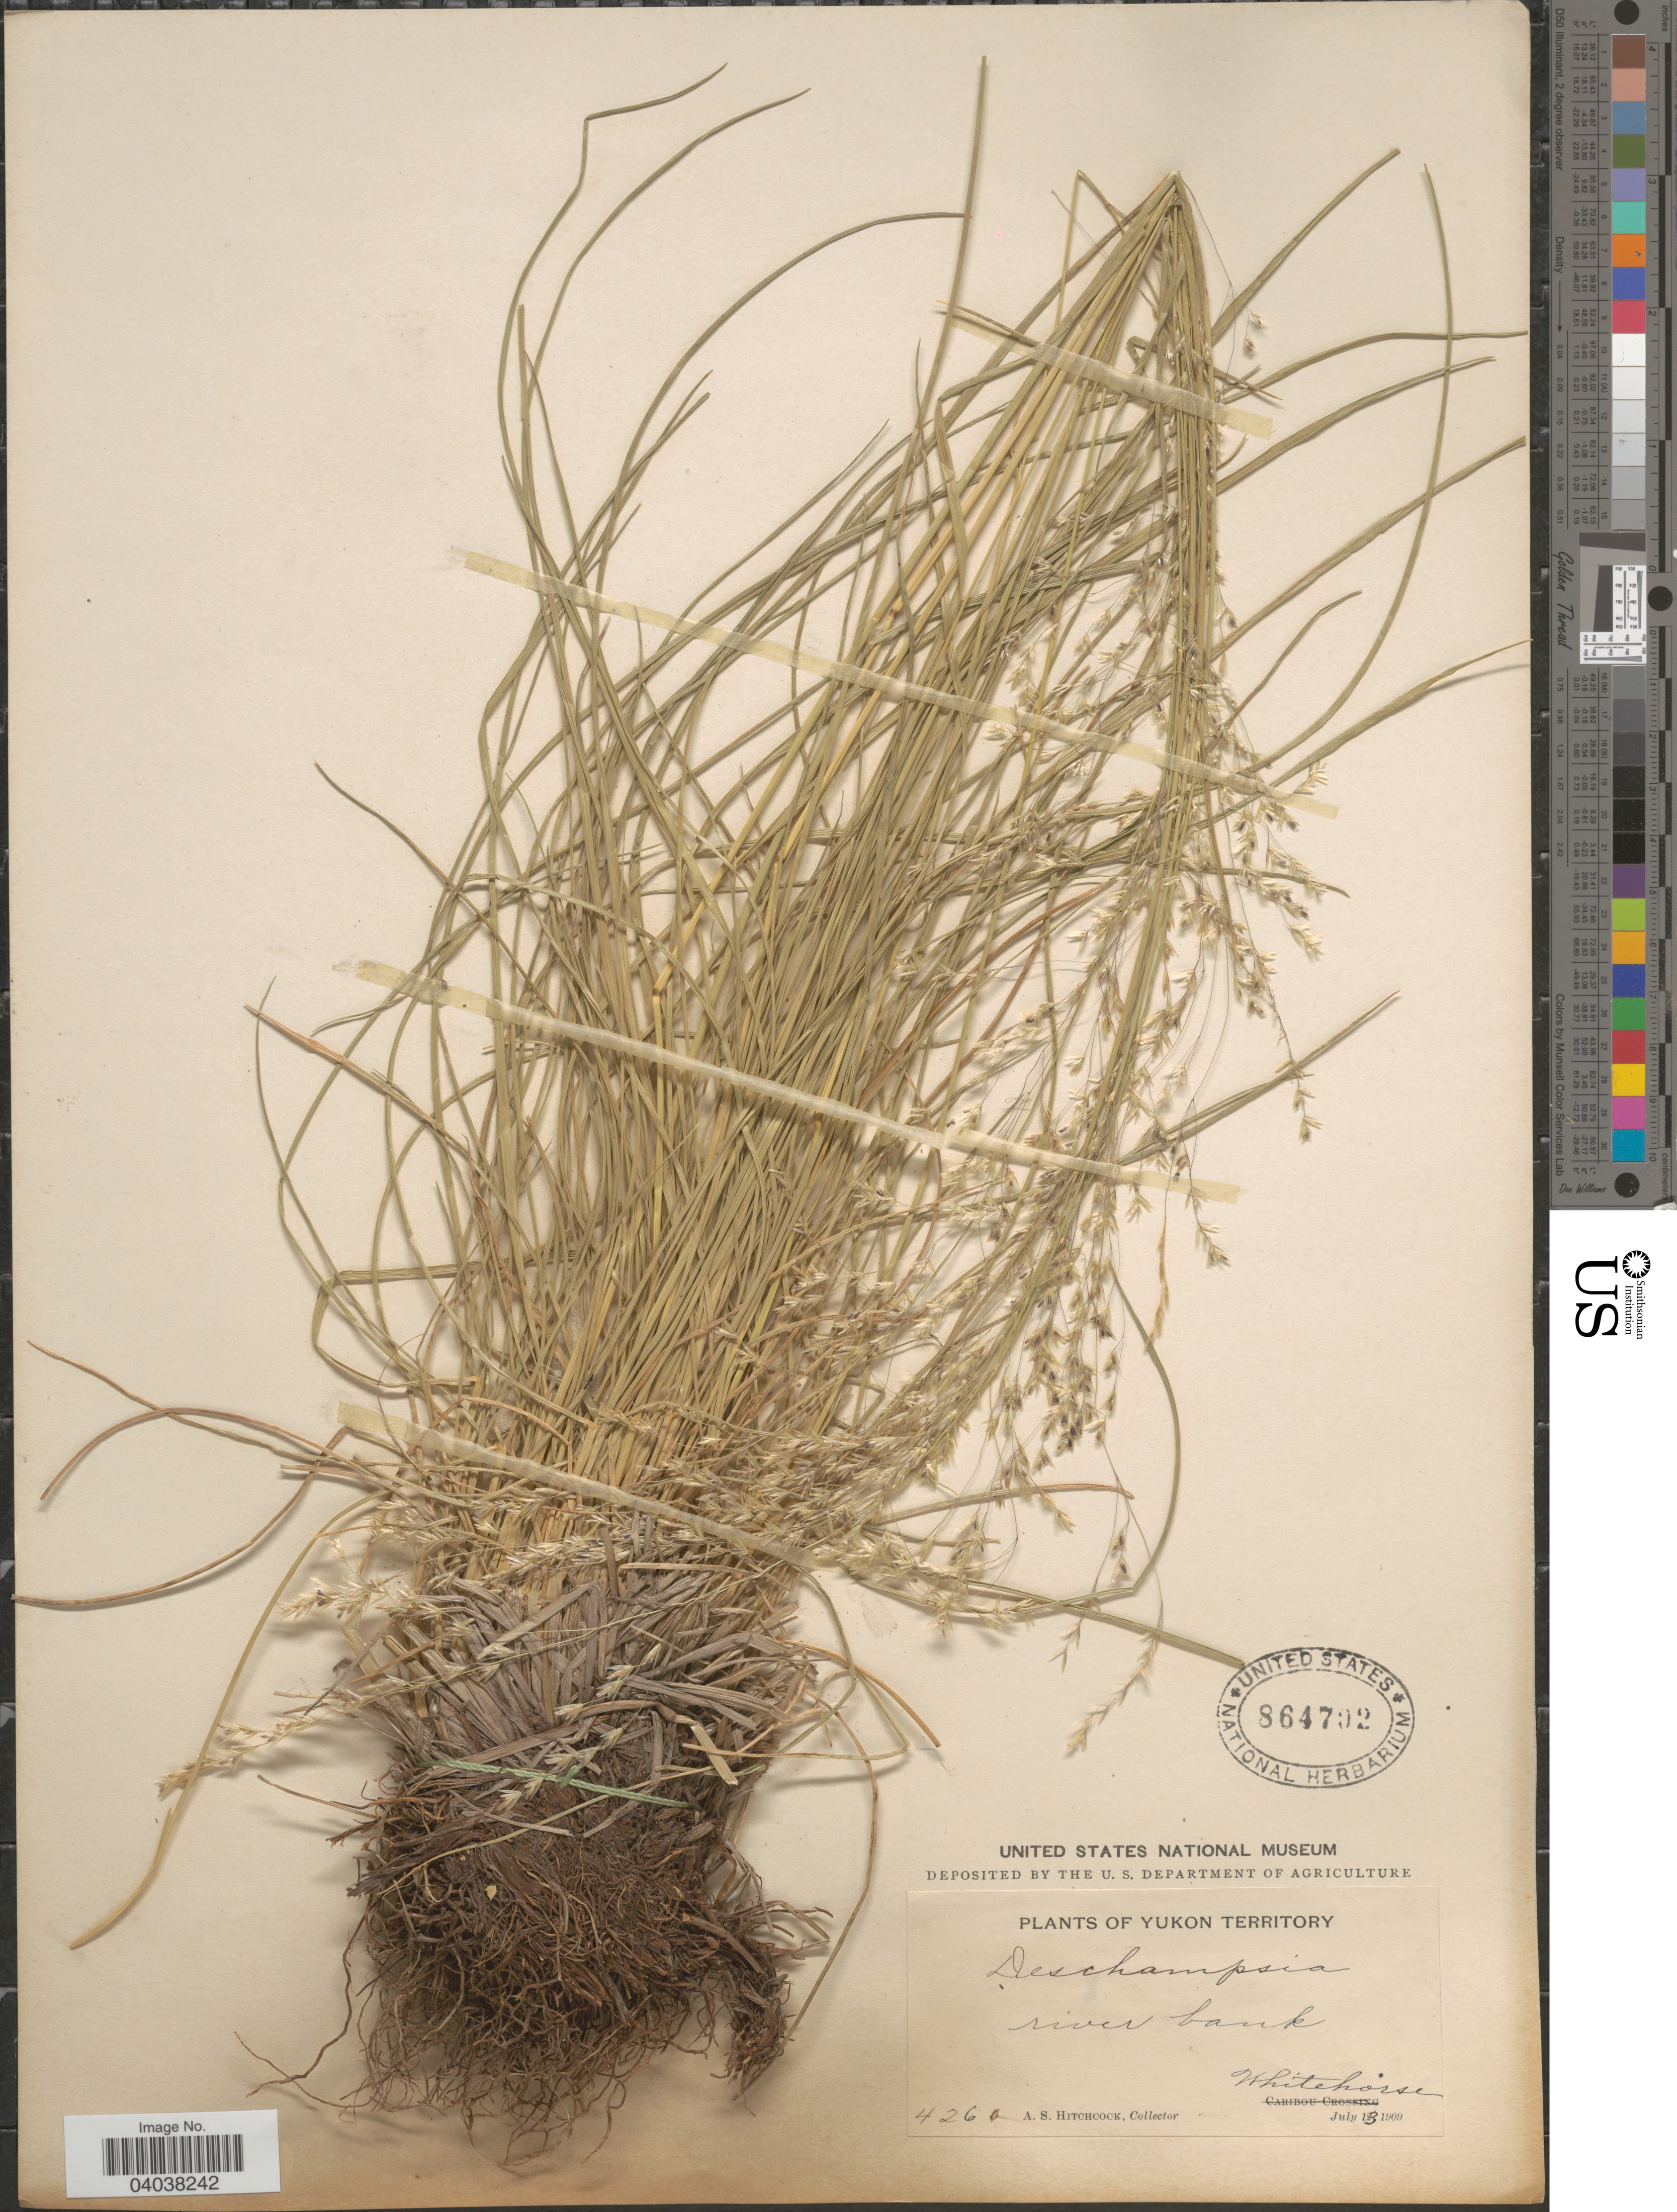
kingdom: Plantae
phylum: Tracheophyta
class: Liliopsida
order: Poales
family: Poaceae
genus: Deschampsia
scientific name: Deschampsia cespitosa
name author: (L.) P. Beauv.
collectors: A. S. Hitchcock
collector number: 4260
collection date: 1909-07-13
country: Canada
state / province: Yukon Territory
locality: Whitehorse.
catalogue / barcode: US 864702